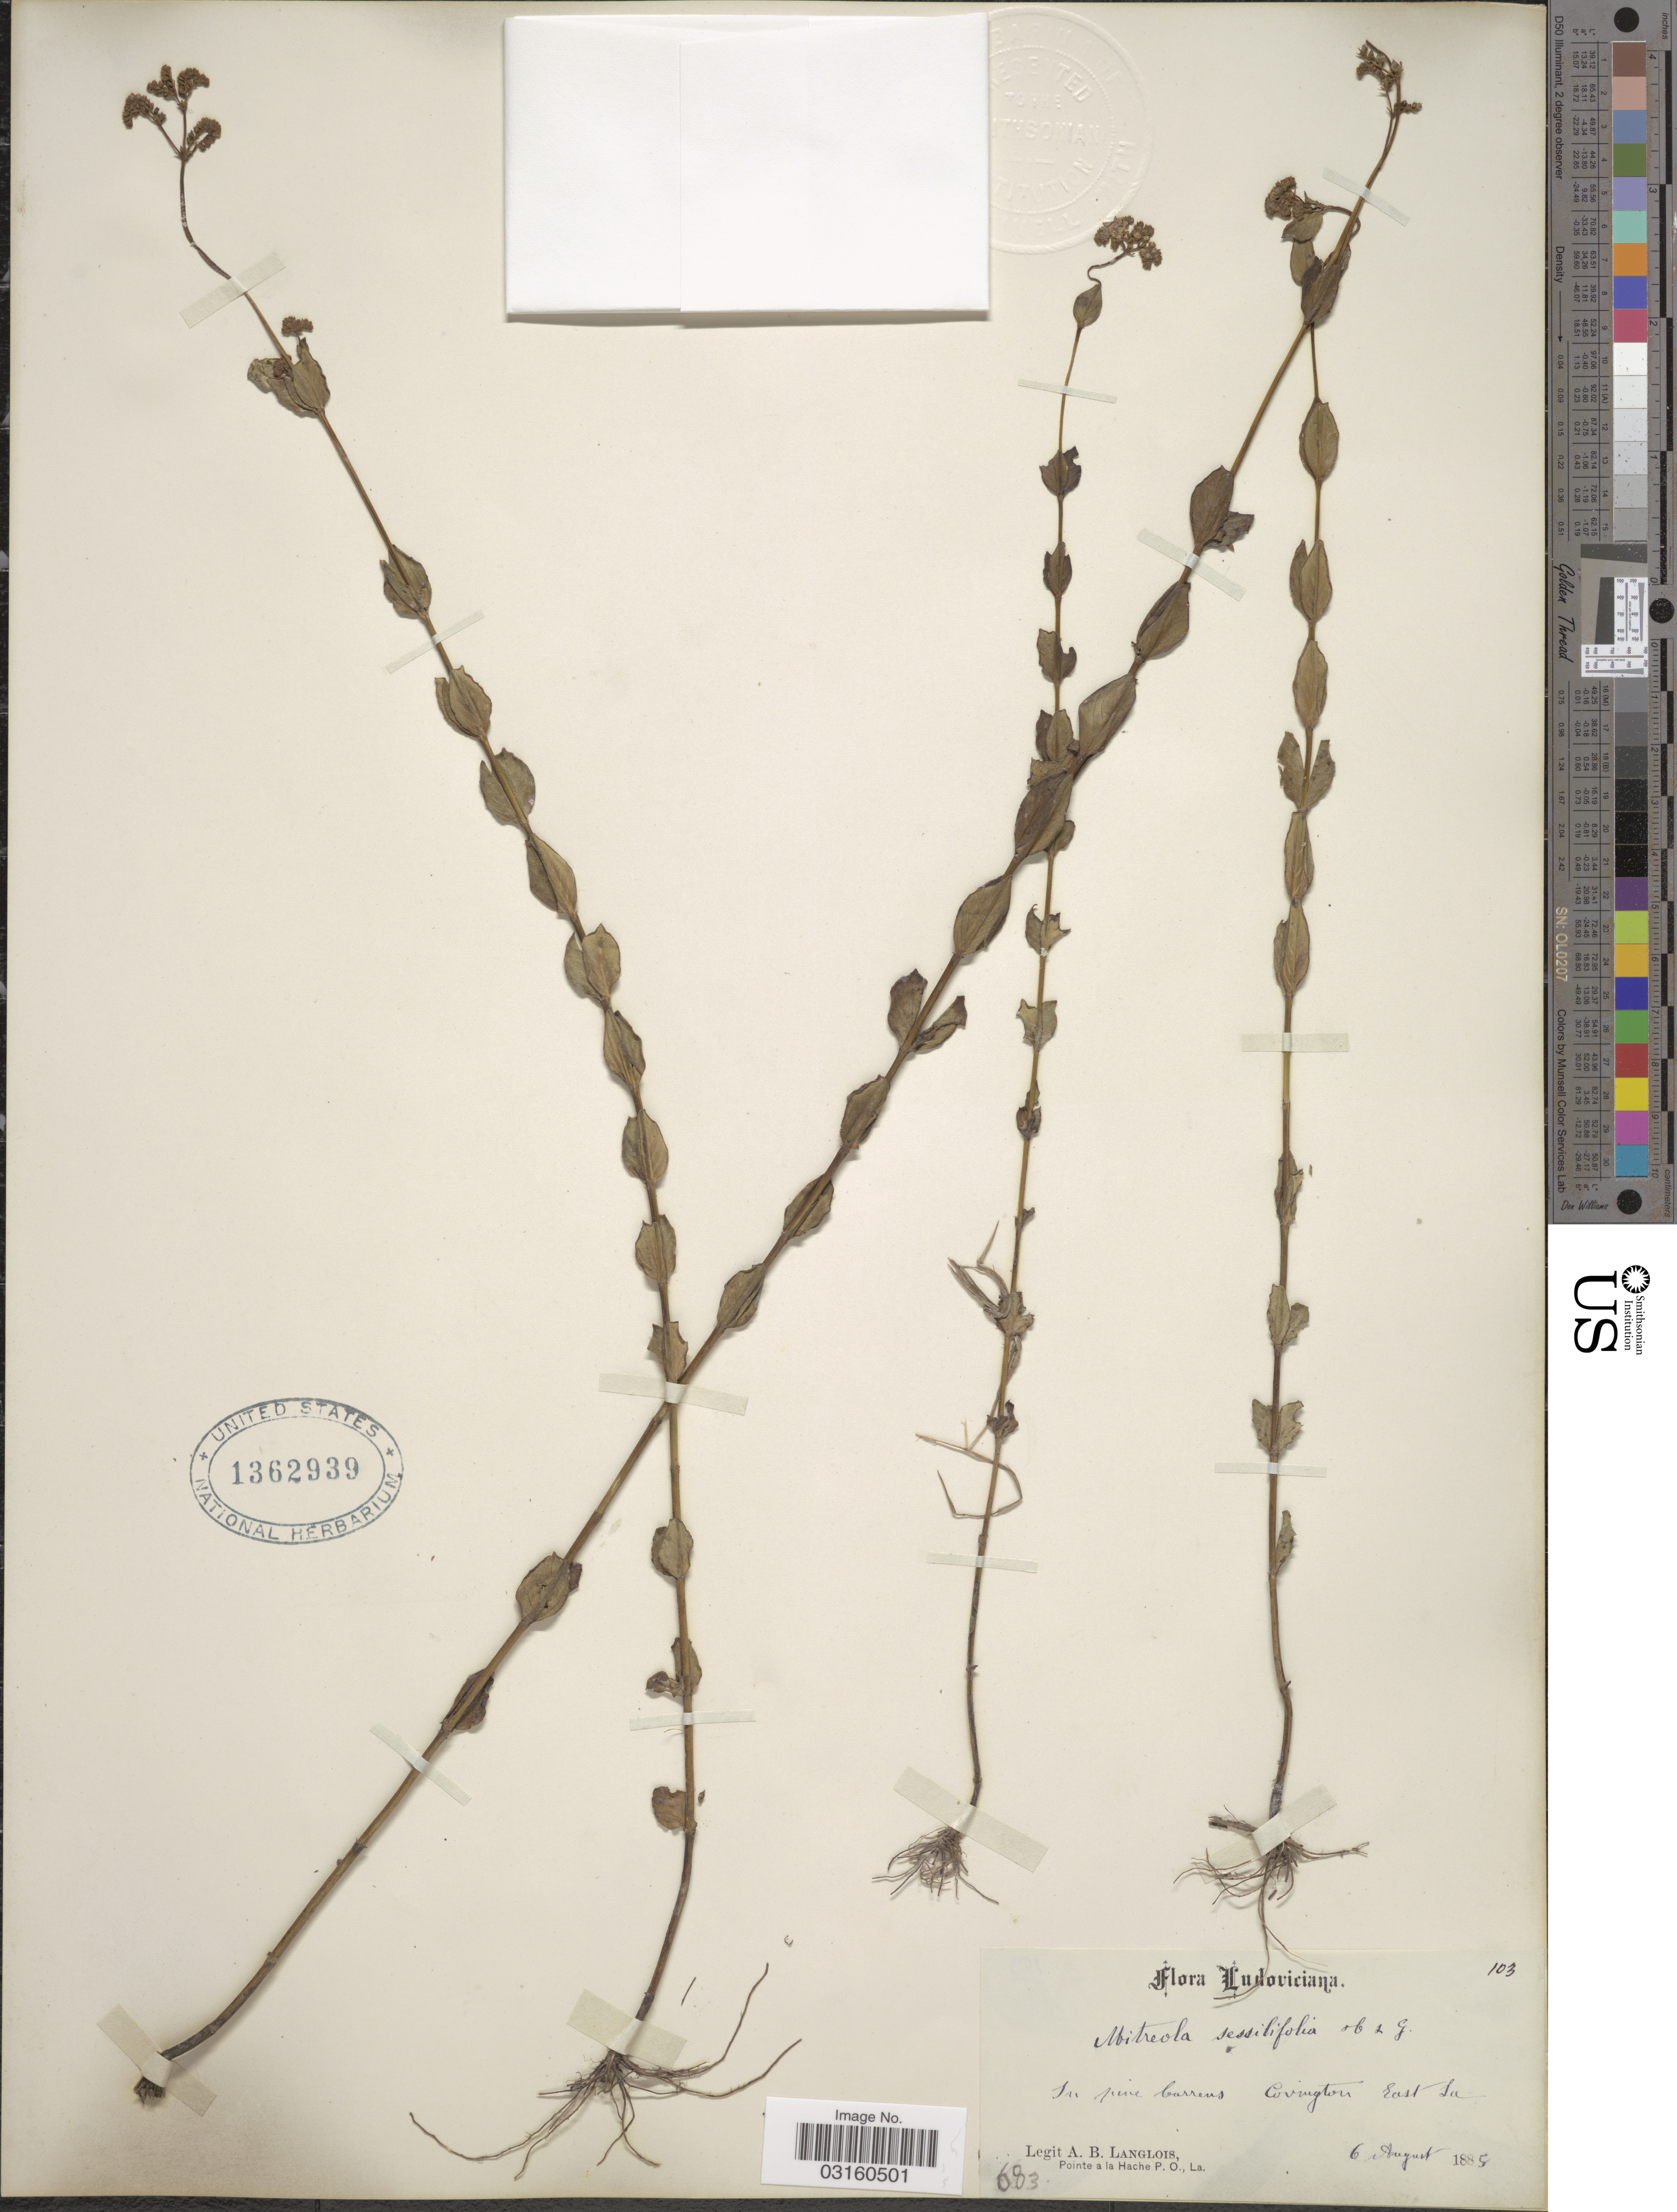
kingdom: Plantae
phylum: Tracheophyta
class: Magnoliopsida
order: Gentianales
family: Loganiaceae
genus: Mitreola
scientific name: Mitreola sessilifolia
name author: (J.F. Gmel.) G. Don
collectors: A. Langlois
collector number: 103?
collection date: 1885-08-06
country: United States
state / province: Louisiana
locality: Ludoviciana. In pine barrens Covington East La.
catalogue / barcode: US 1362939